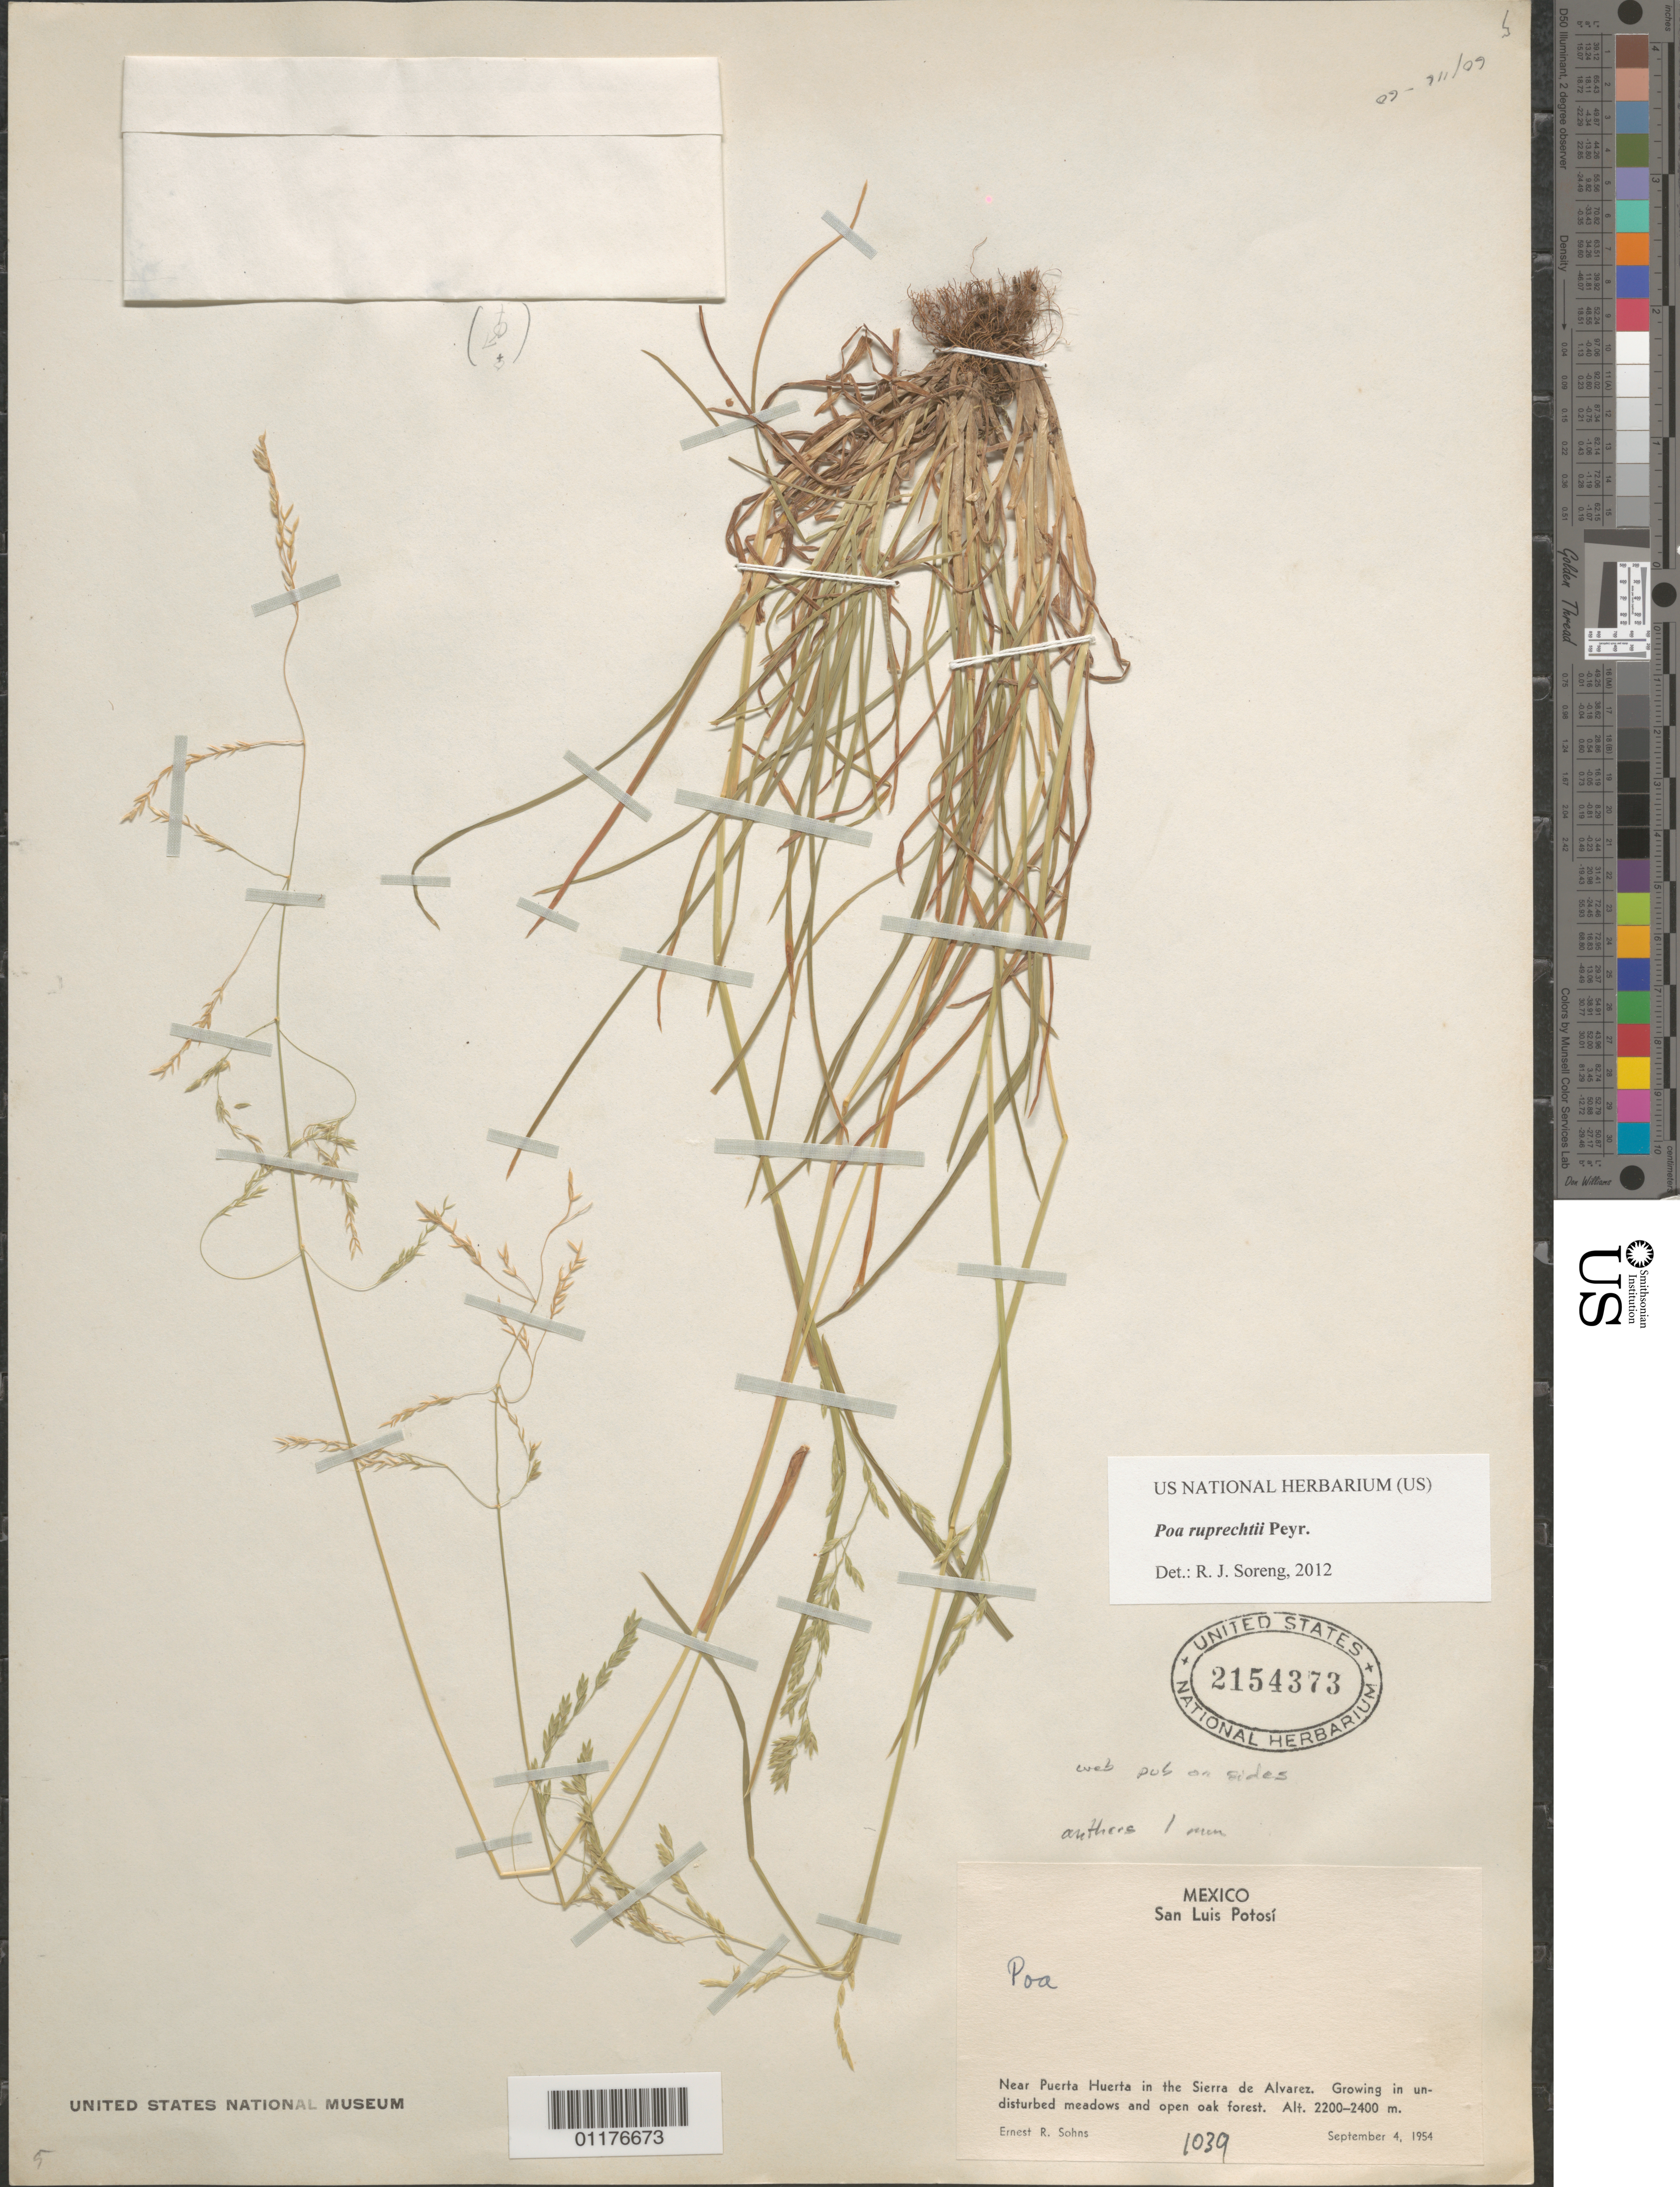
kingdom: Plantae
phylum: Tracheophyta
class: Liliopsida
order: Poales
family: Poaceae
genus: Poa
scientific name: Poa ruprechtii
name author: Peyr.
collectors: E. R. Sohns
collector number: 1039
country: Mexico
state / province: San Luis Potosí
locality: Near Puerta Huerta in the Sierra de Alvarez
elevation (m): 2200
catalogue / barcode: US 2154373